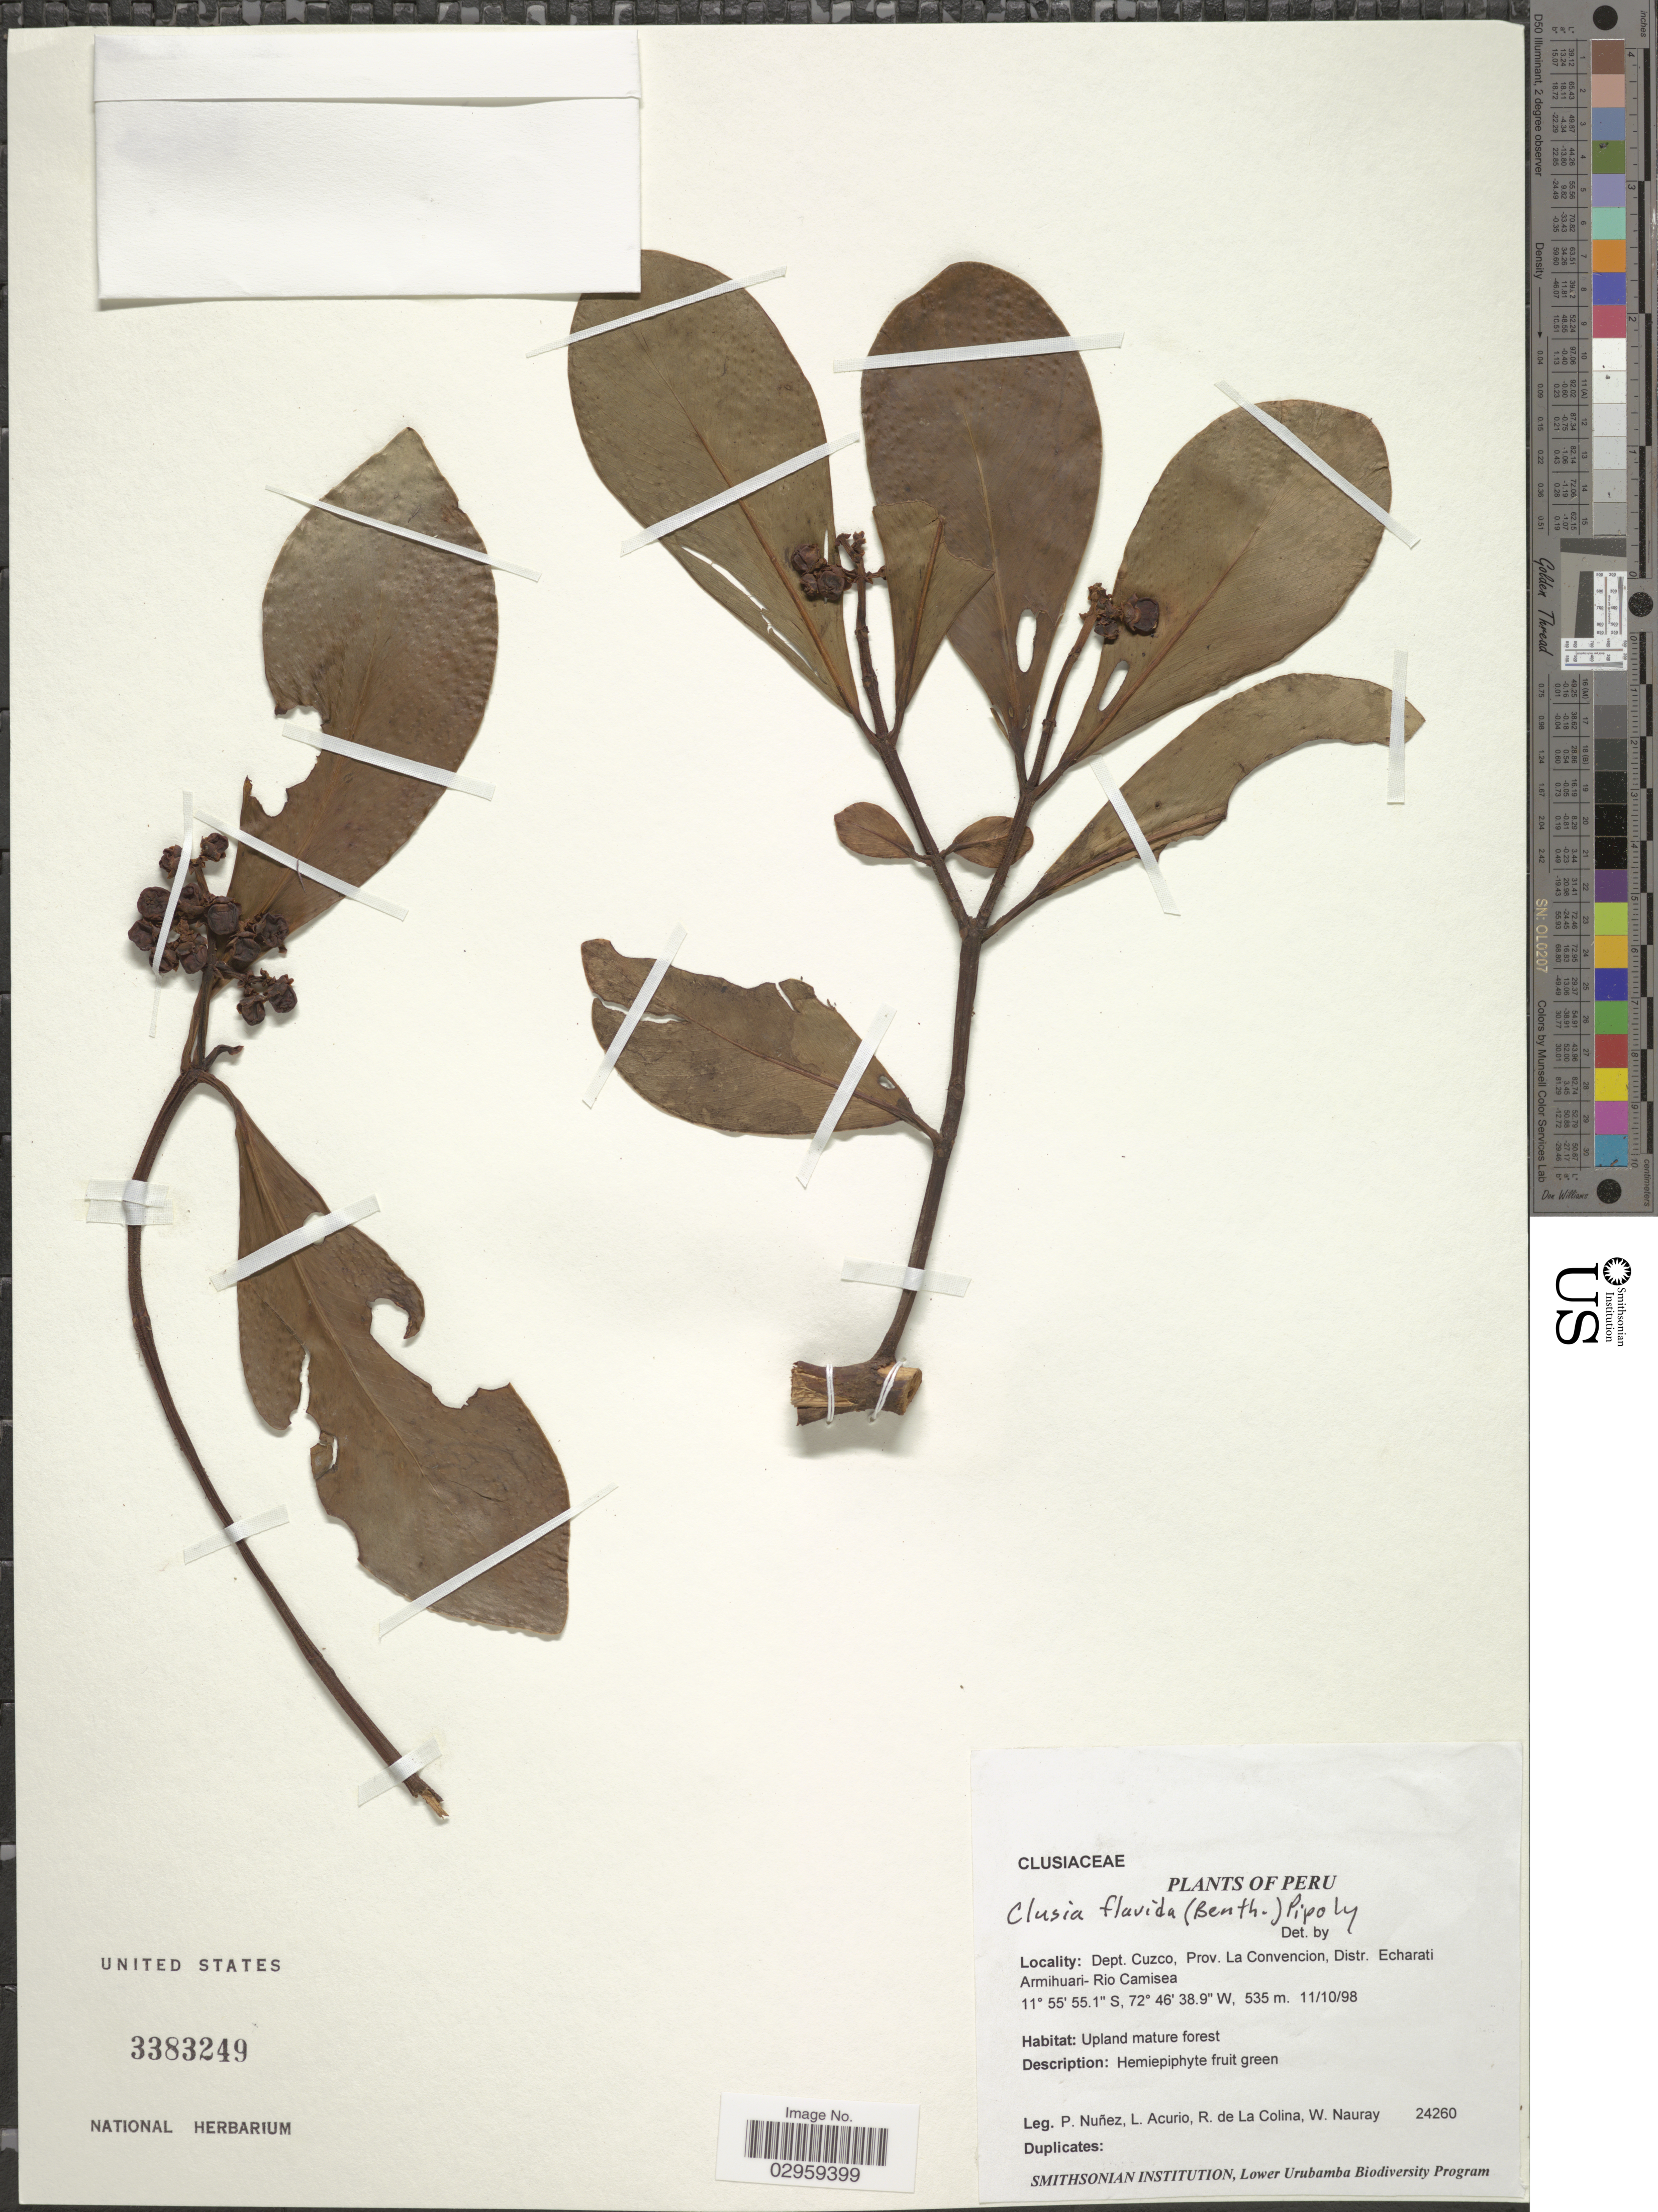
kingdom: Plantae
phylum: Tracheophyta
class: Magnoliopsida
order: Malpighiales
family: Clusiaceae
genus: Clusia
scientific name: Clusia flavida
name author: (Benth.) Pipoly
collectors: P. Nuñez V., L. Acurio, R. Colina & W. Nauray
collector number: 24260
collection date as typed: Transcribed d/m/y: 11/10/98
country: Peru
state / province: Cusco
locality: Dept. Cuzco, Prov. La Convencion, Distr. Echarati Armihuari-Rio Camisea.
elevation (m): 535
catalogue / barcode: US 3383249